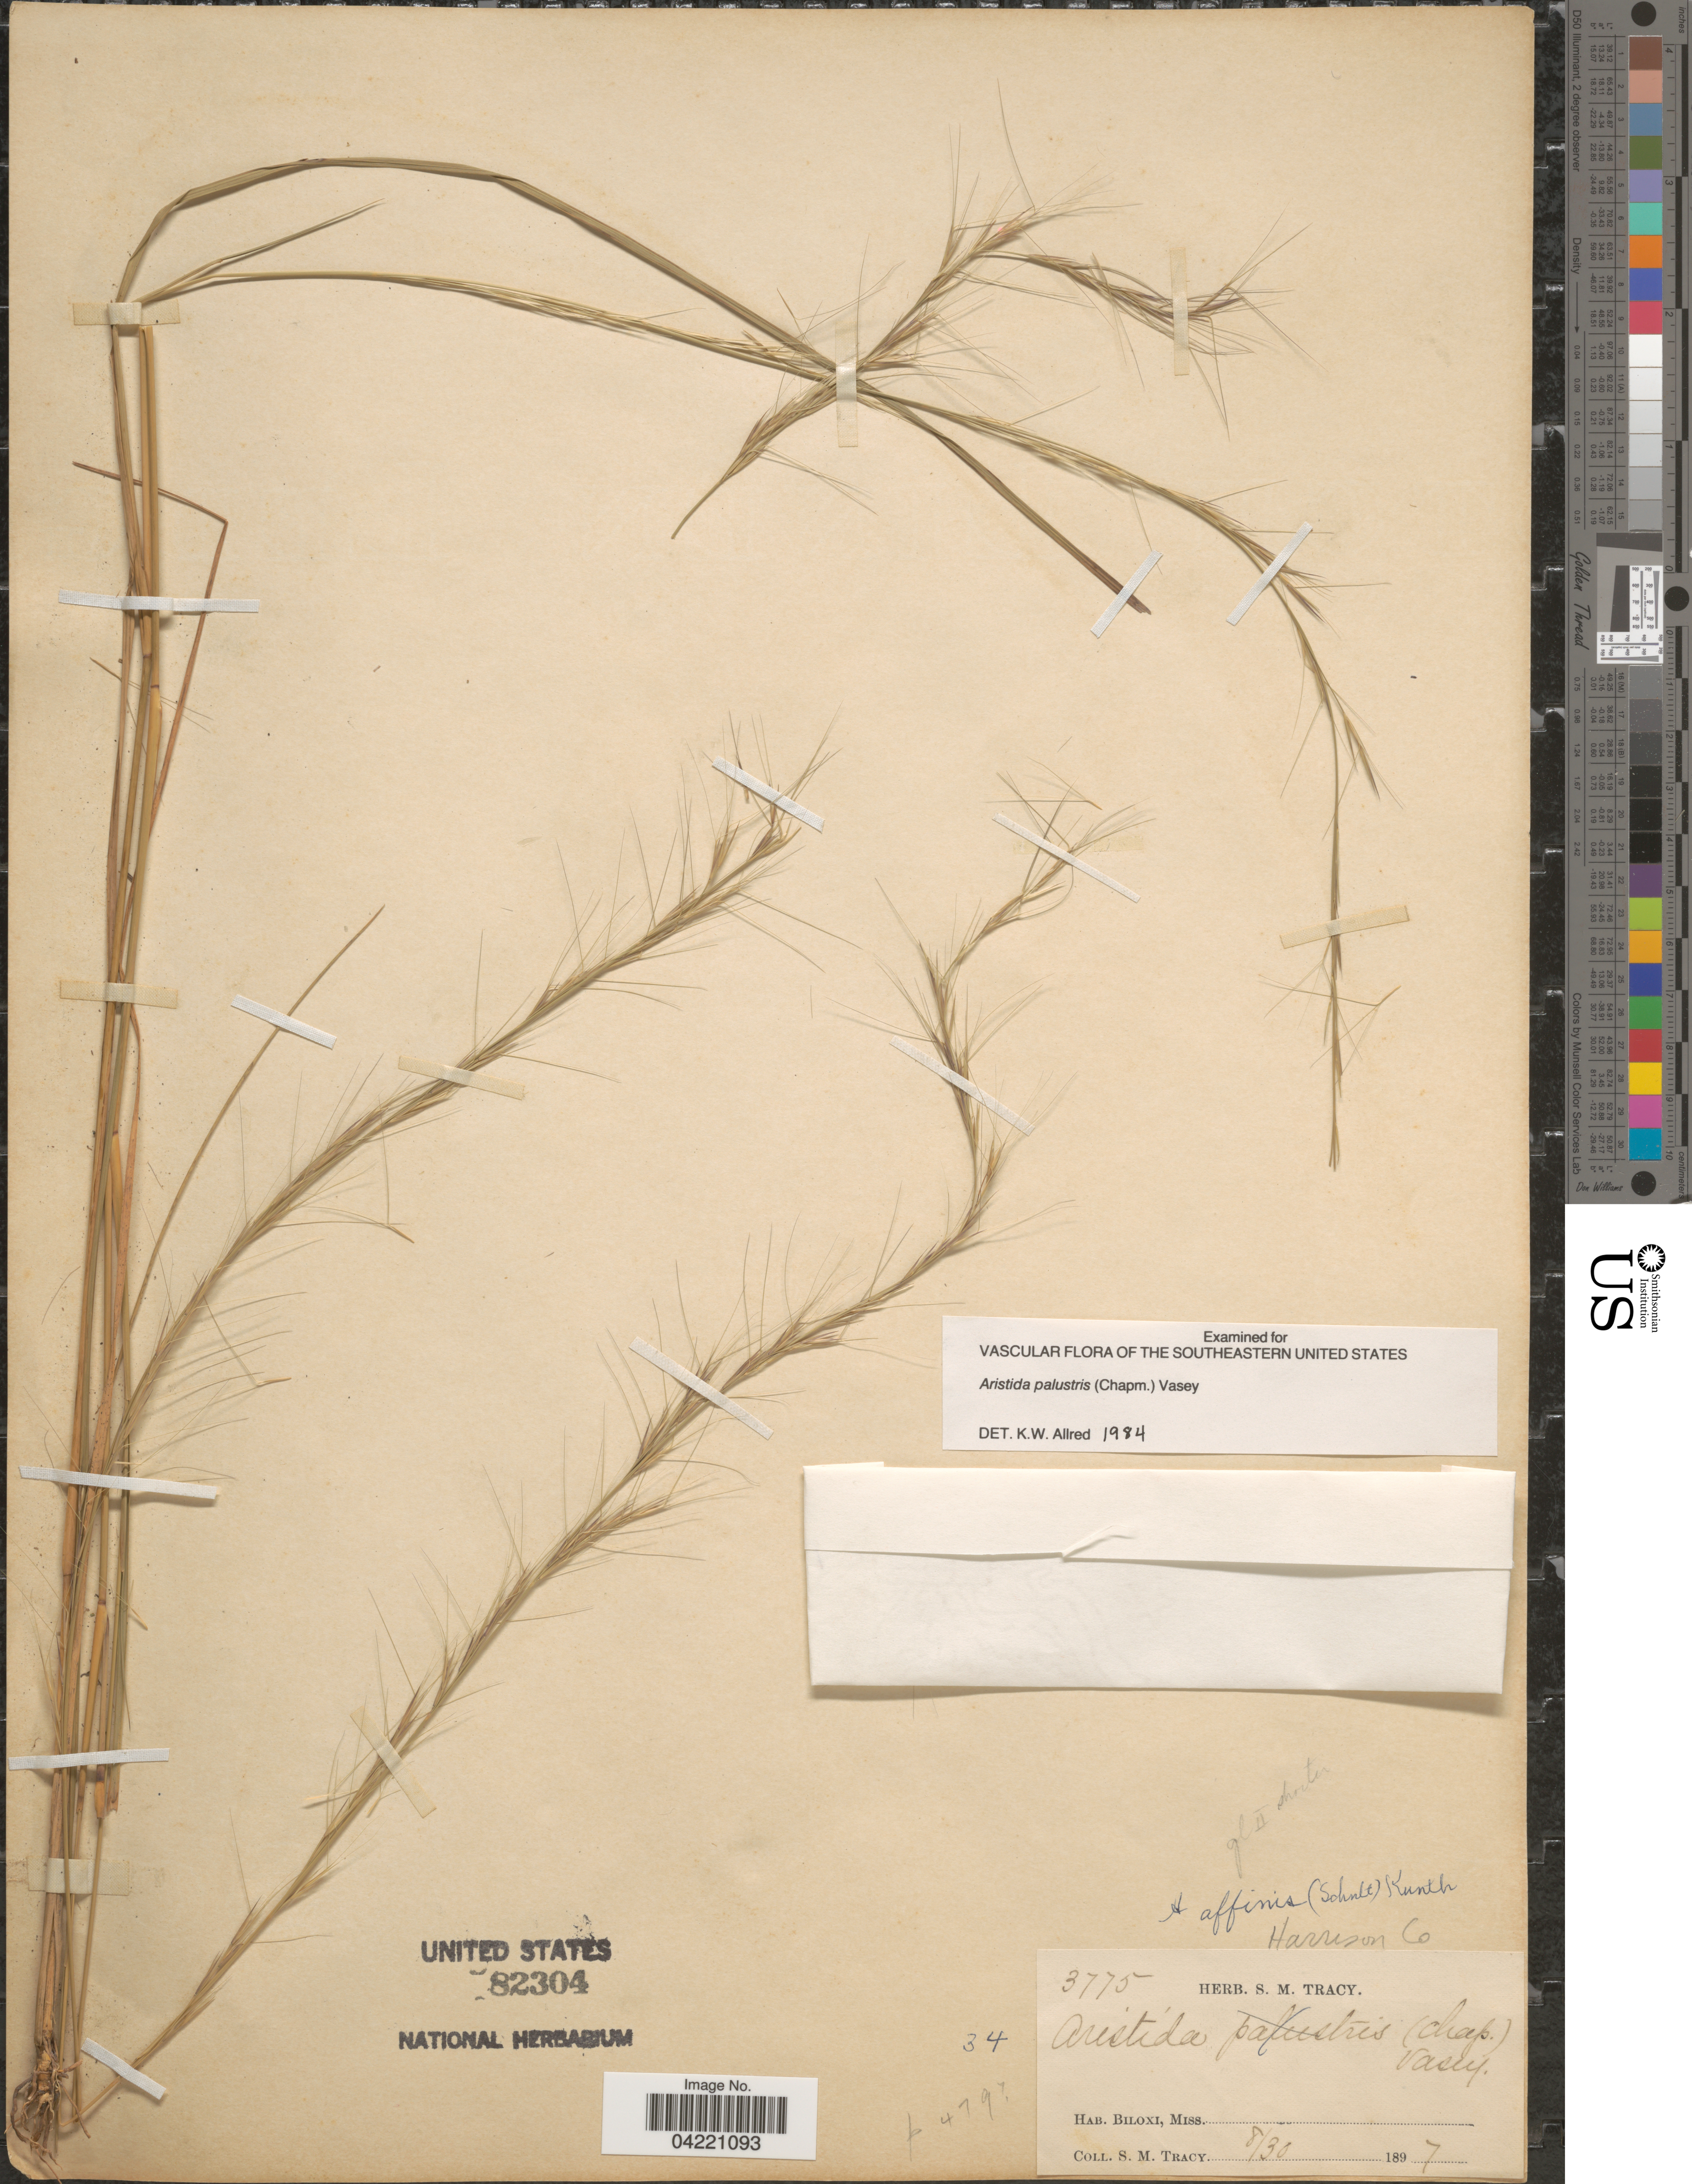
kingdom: Plantae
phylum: Tracheophyta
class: Liliopsida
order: Poales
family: Poaceae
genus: Aristida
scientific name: Aristida palustris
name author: (Chapm.) Vasey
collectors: S. M. Tracy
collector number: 3775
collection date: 1897-08-30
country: United States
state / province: Mississippi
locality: Harrison Co. Biloxi.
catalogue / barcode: US 82304